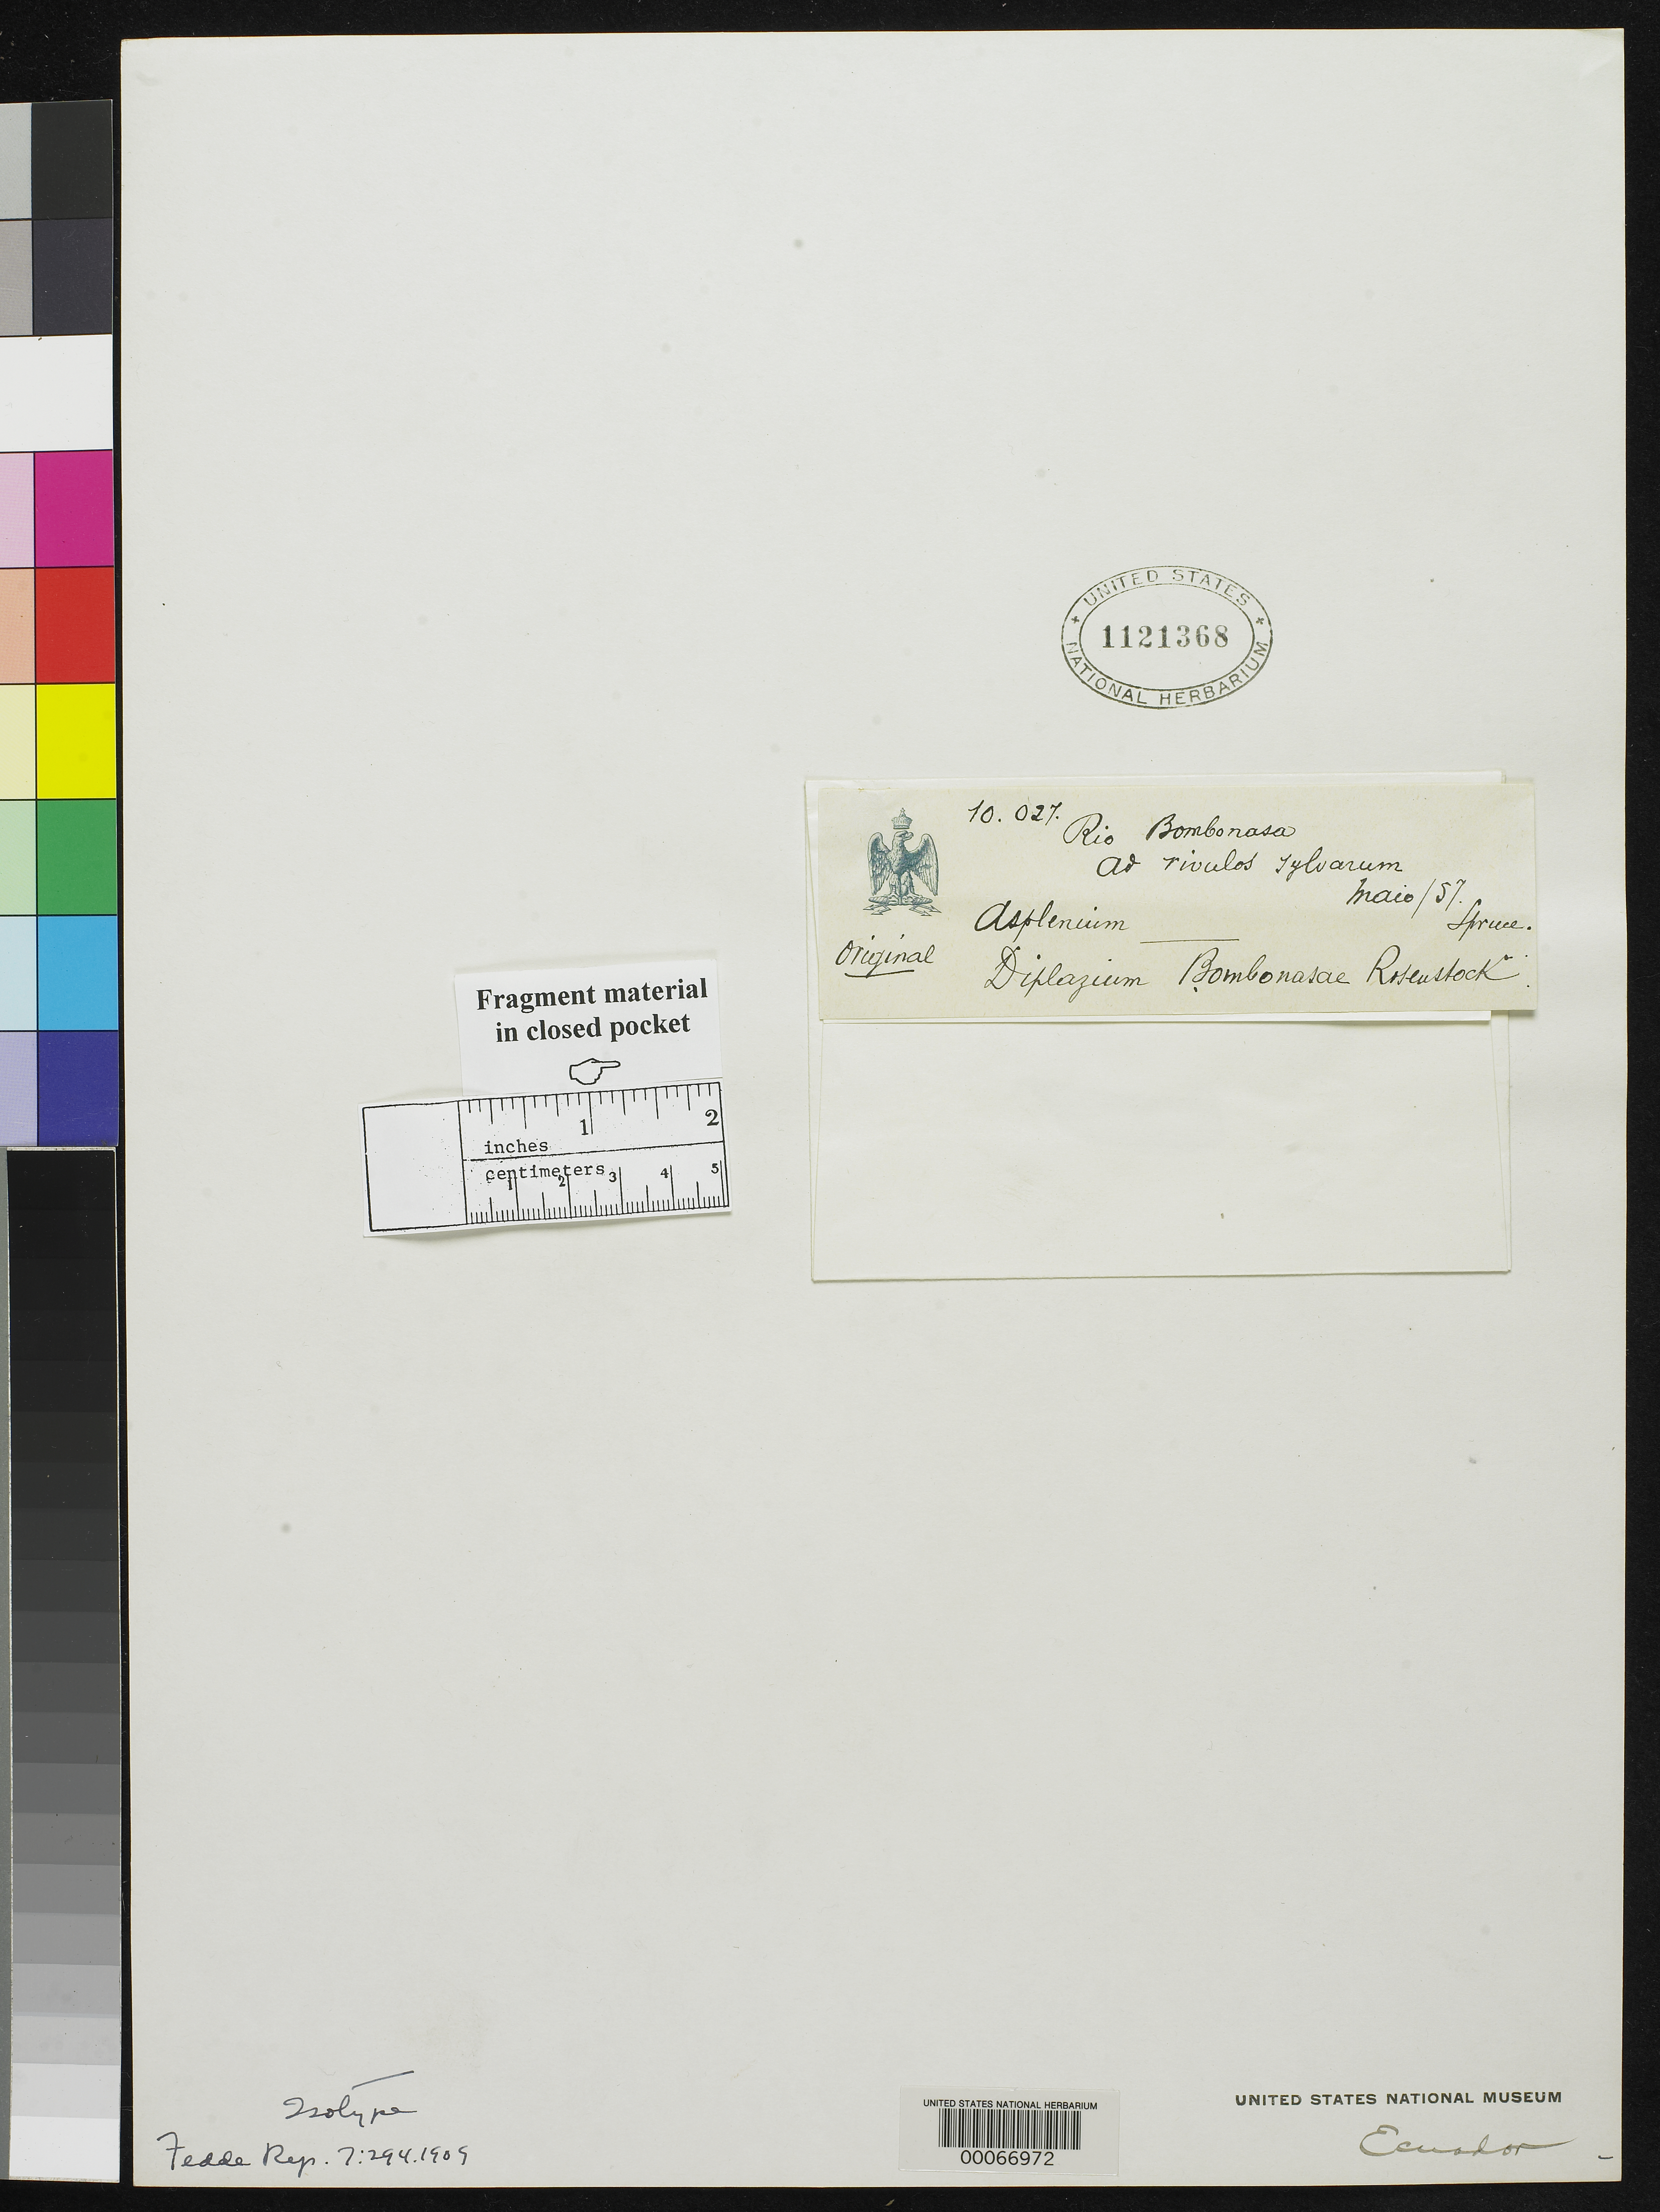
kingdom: Plantae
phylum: Tracheophyta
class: Polypodiopsida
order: Polypodiales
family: Athyriaceae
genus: Diplazium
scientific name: Diplazium bombonasae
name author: Rosenst.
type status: Isotype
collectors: R. Spruce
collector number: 10027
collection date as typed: May 1857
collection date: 1857-05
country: Ecuador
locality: Rio Bombonasa.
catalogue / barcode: US 1121368